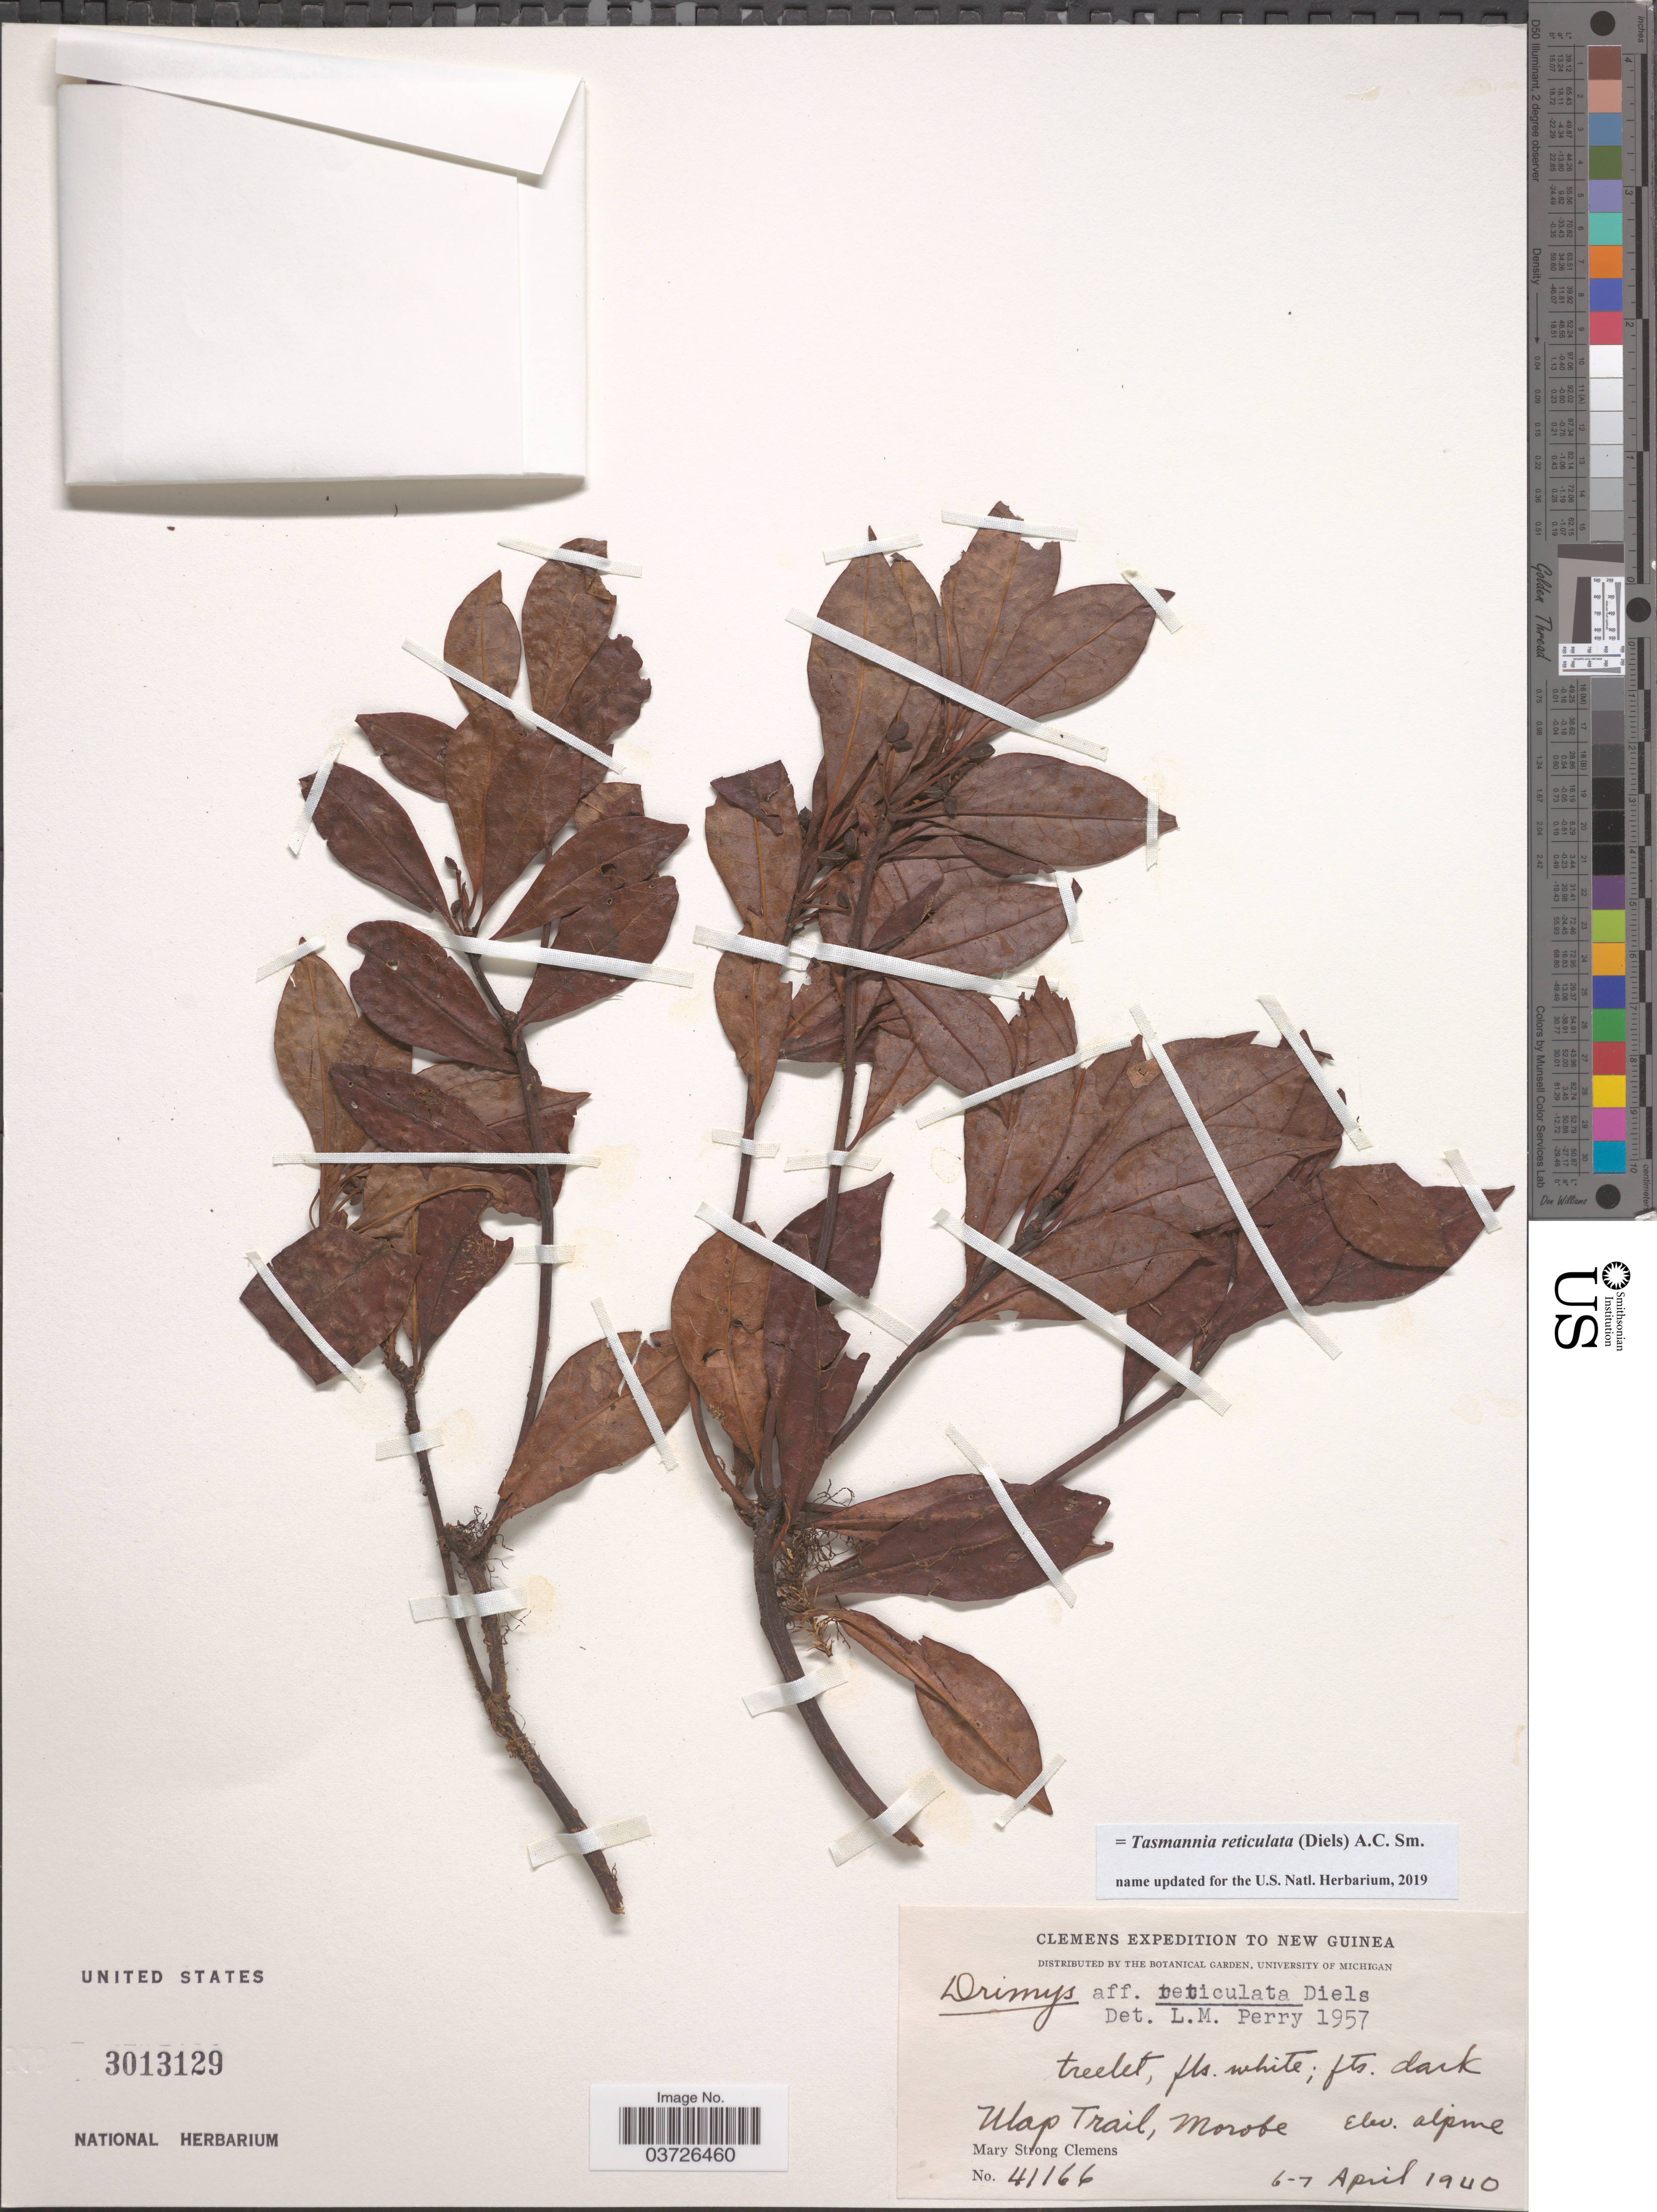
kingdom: Plantae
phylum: Tracheophyta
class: Magnoliopsida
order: Canellales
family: Winteraceae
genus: Tasmannia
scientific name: Tasmannia reticulata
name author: (Diels) A.C. Sm.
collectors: M. S. Clemens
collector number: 41166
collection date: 1940-04-06/1940-04-07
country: Papua New Guinea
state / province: Morobe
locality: New Guinea. Ulap Trail.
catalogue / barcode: US 3013129